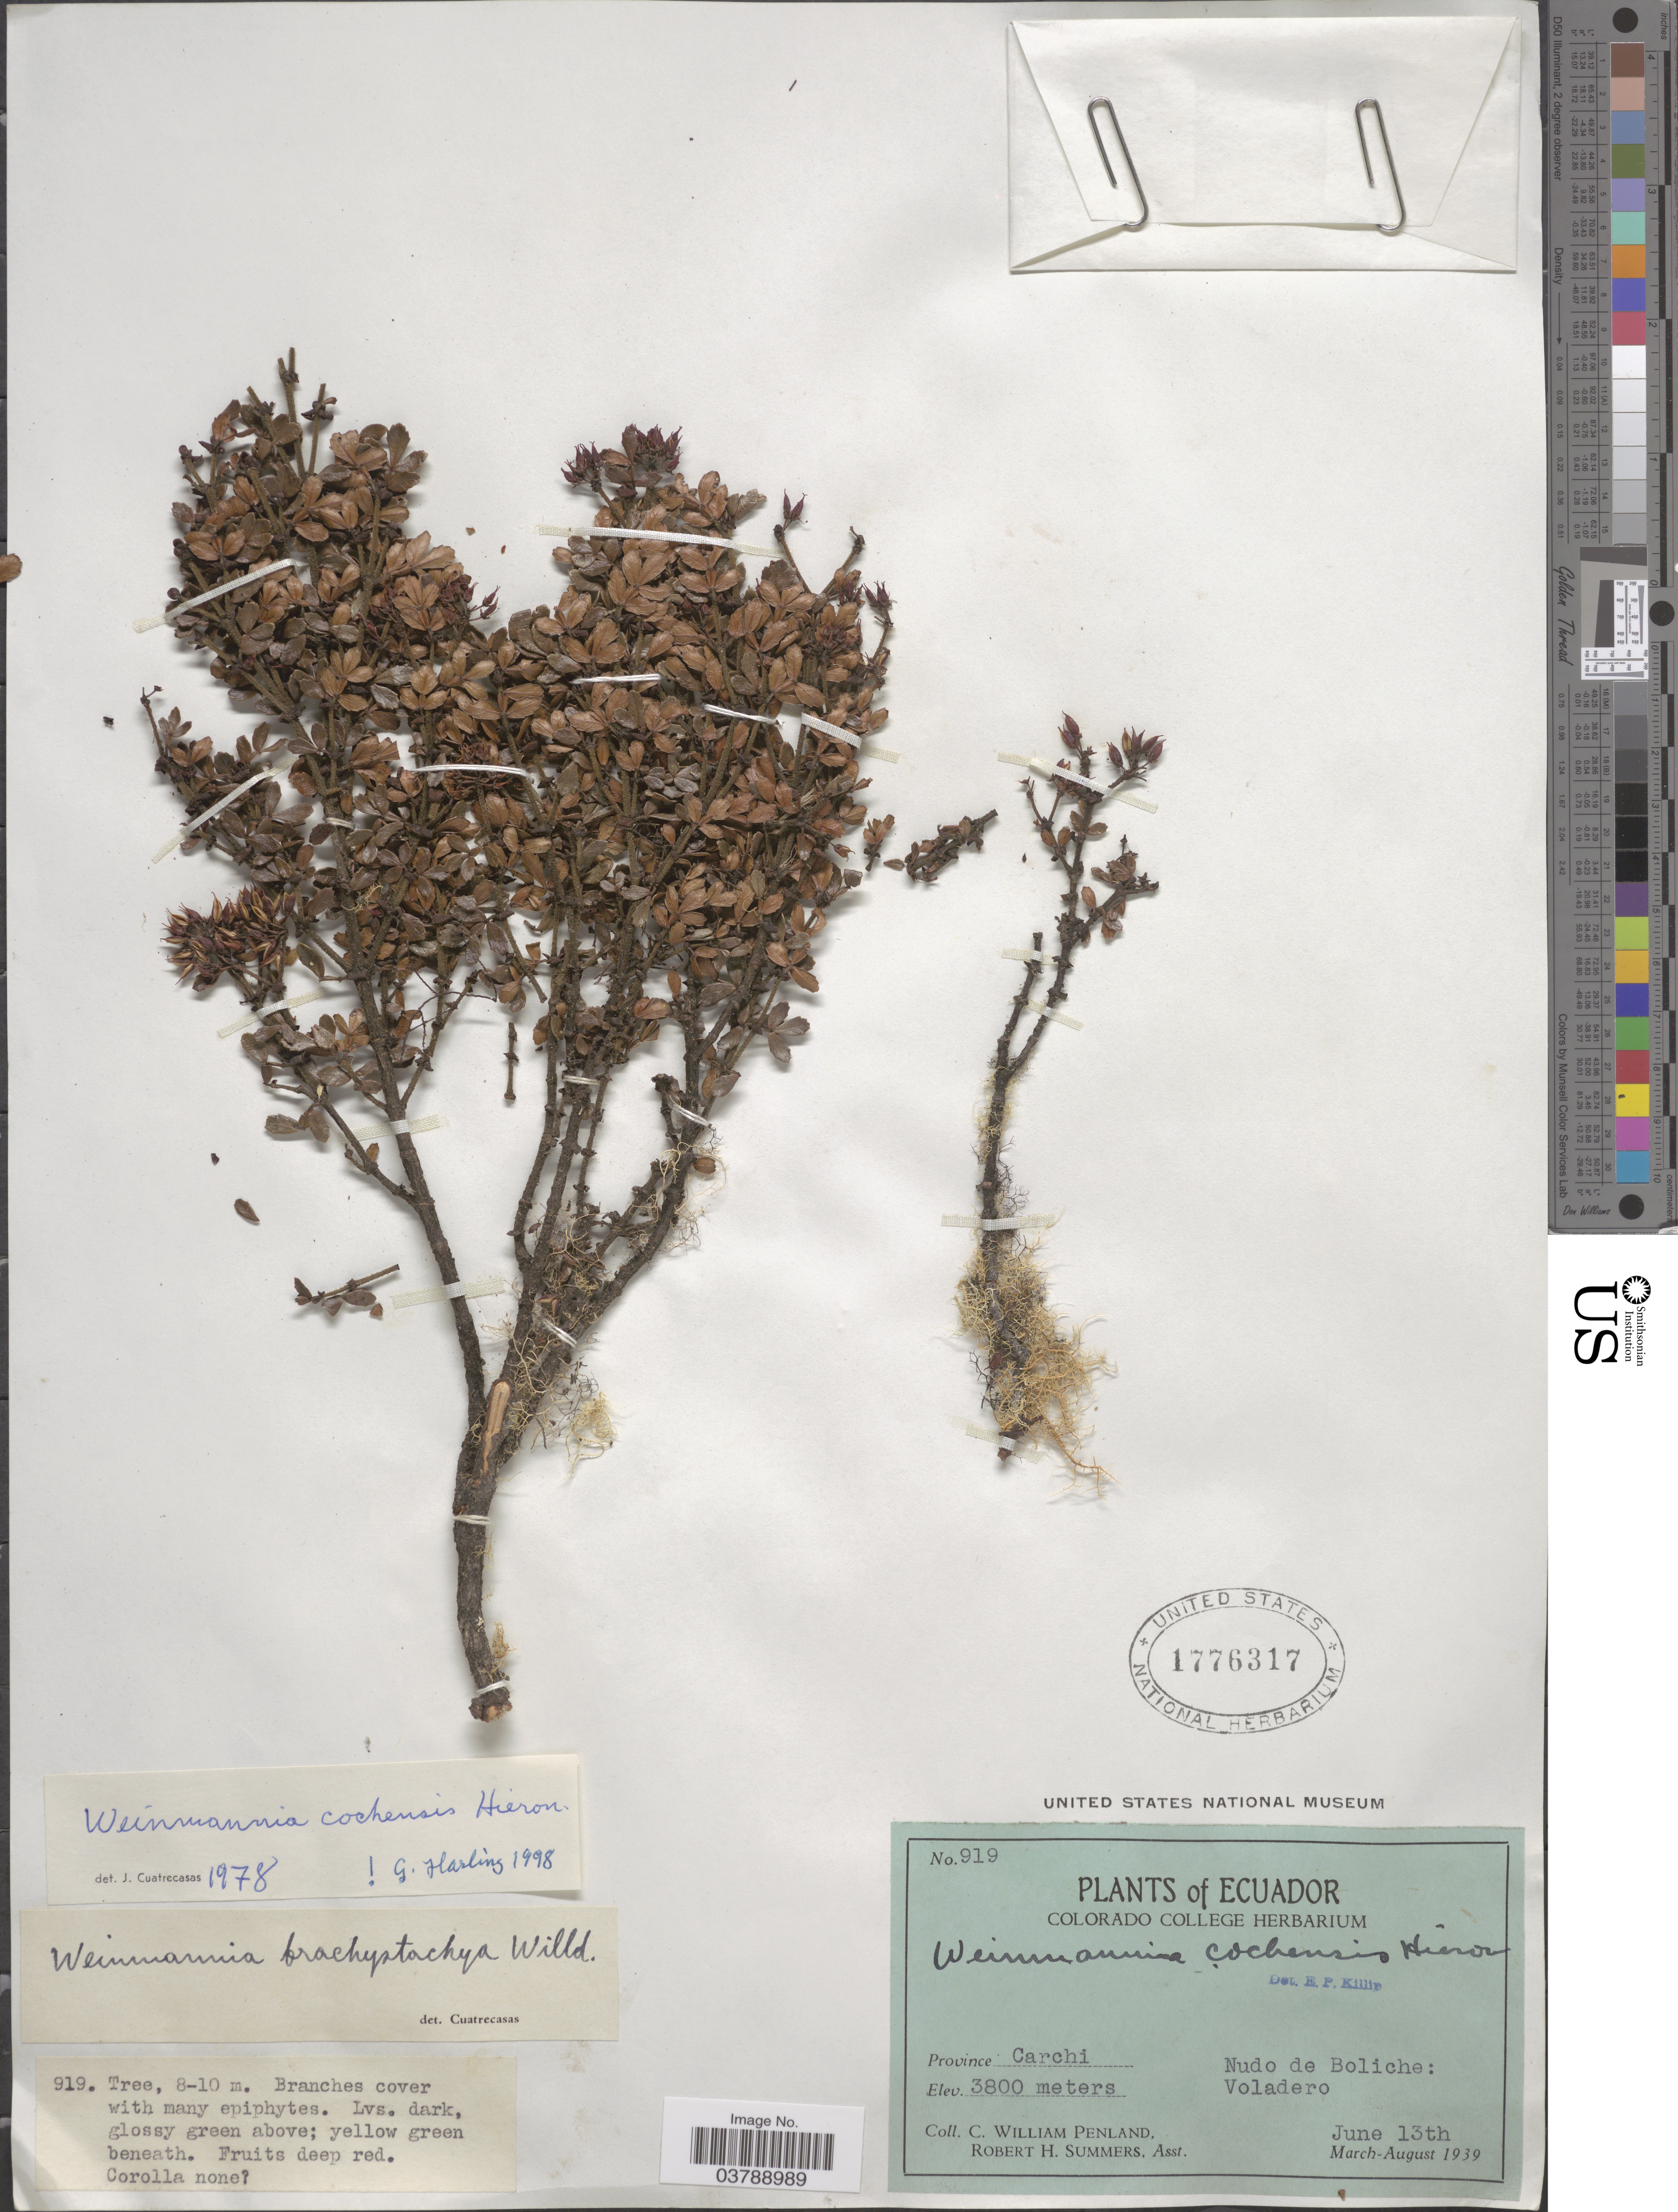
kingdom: Plantae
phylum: Tracheophyta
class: Magnoliopsida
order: Oxalidales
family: Cunoniaceae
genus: Weinmannia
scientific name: Weinmannia cochensis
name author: Hieron.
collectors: C. W. Penland & R. Summers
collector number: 919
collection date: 1939-06-13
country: Ecuador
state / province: Carchi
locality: Nudo de Boliche: Voladero.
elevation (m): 3800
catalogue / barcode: US 1776317